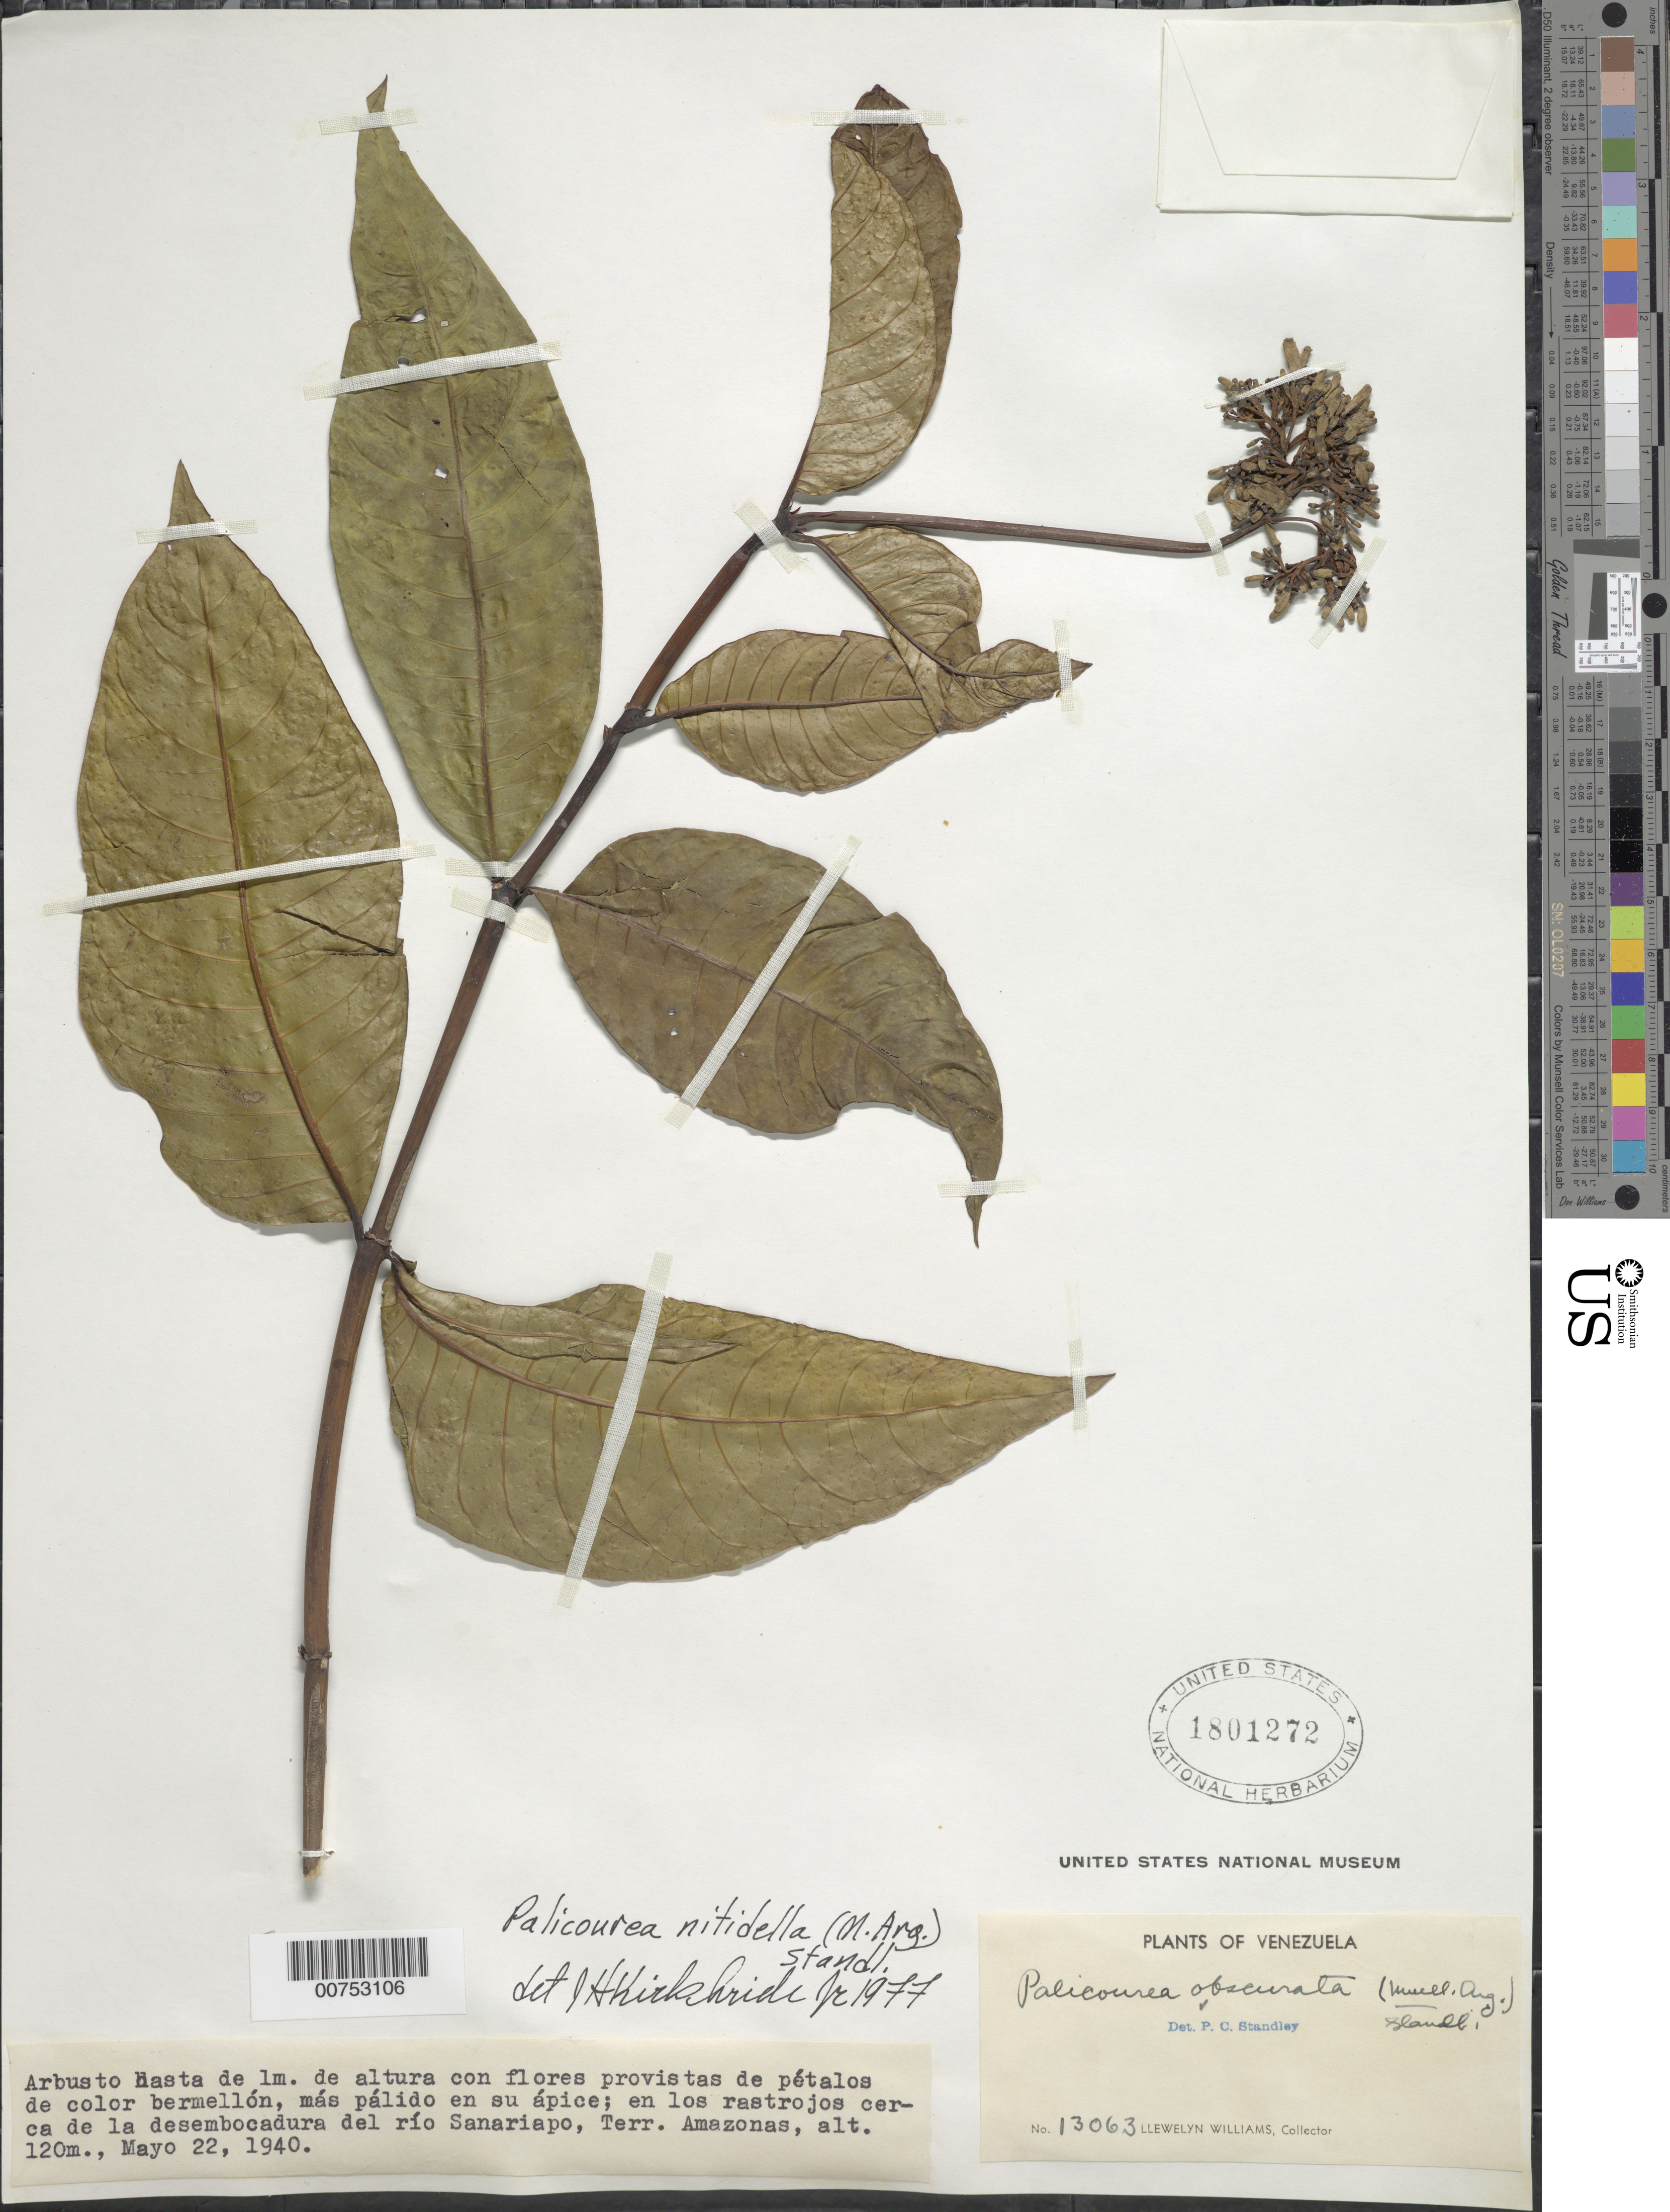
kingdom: Plantae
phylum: Tracheophyta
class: Magnoliopsida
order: Gentianales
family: Rubiaceae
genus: Palicourea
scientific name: Palicourea nitidella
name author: (Müll. Arg.) Standl.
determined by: Kirkbride, J. H.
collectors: Ll. Williams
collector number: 13063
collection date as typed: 22-May-40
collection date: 1940-05-22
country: Venezuela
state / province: Amazonas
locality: Río Sanariapo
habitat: Rastojos cerca de la desembocaduro del rio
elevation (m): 120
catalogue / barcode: US 1801272